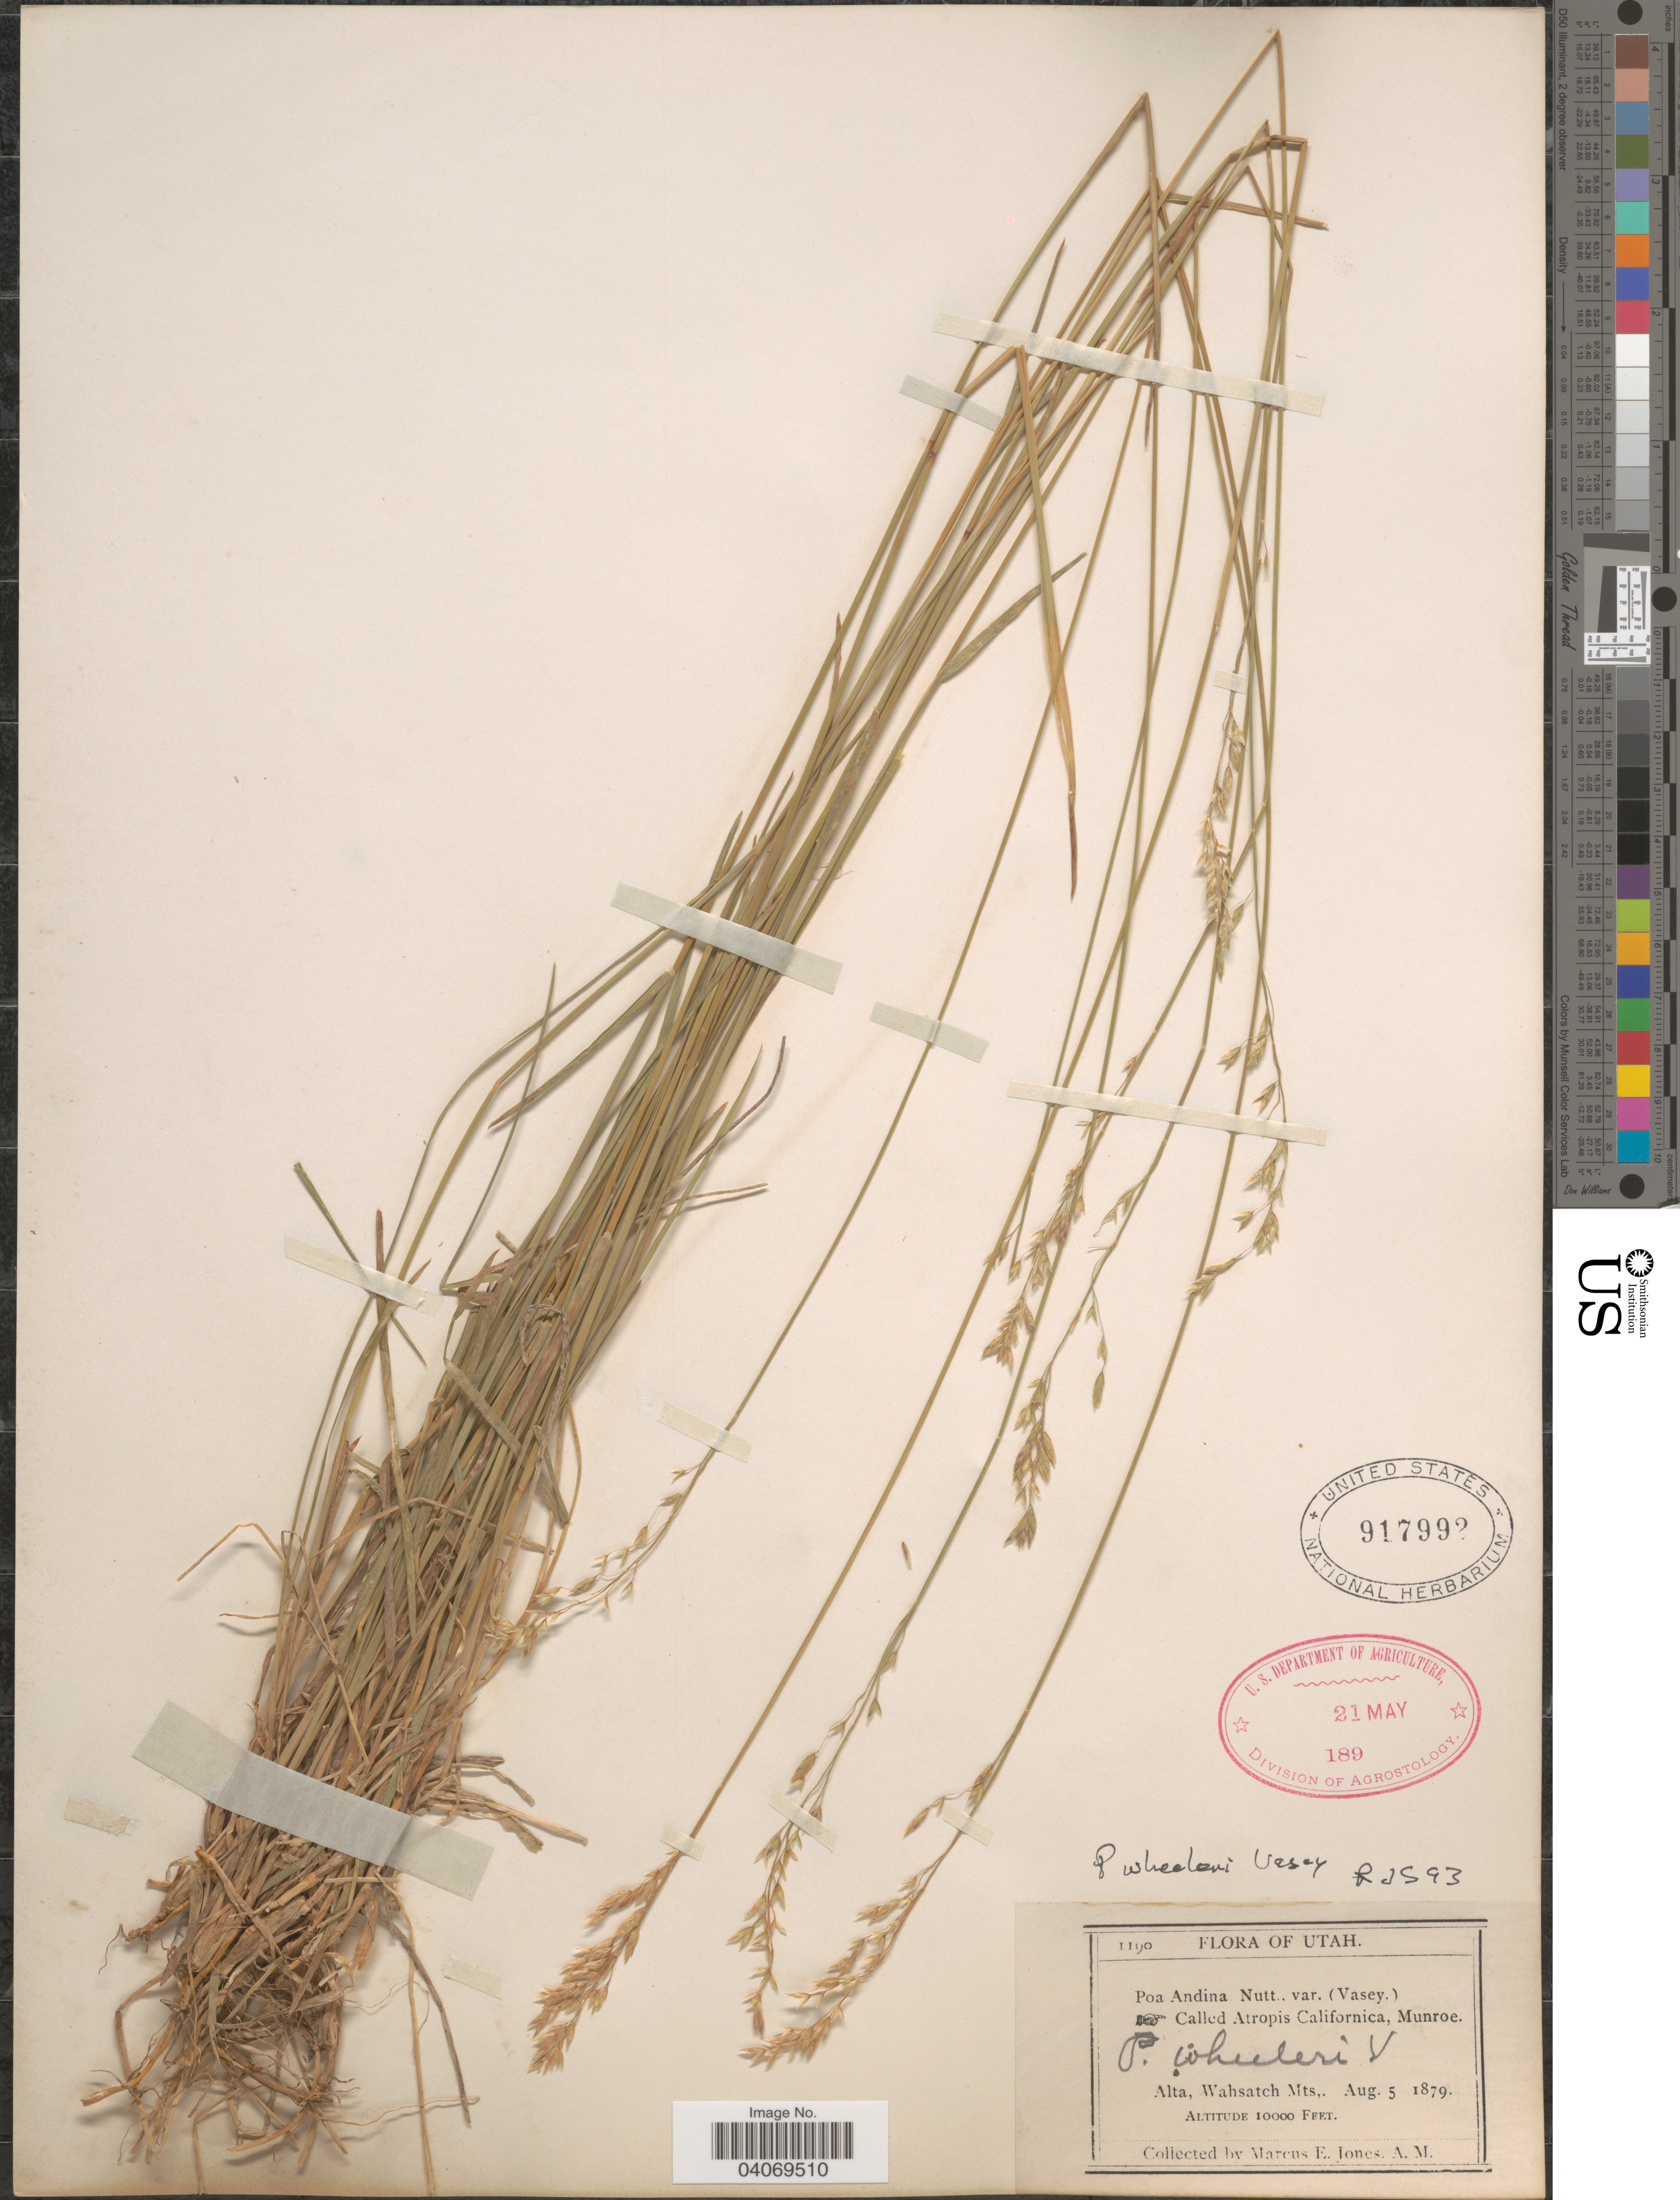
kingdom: Plantae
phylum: Tracheophyta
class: Liliopsida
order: Poales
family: Poaceae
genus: Poa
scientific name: Poa wheeleri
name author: Vasey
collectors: M. E. Jones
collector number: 1190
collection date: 1879-08-05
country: United States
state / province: Utah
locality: Alta, Wahsatch Mts.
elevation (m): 3048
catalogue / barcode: US 917992